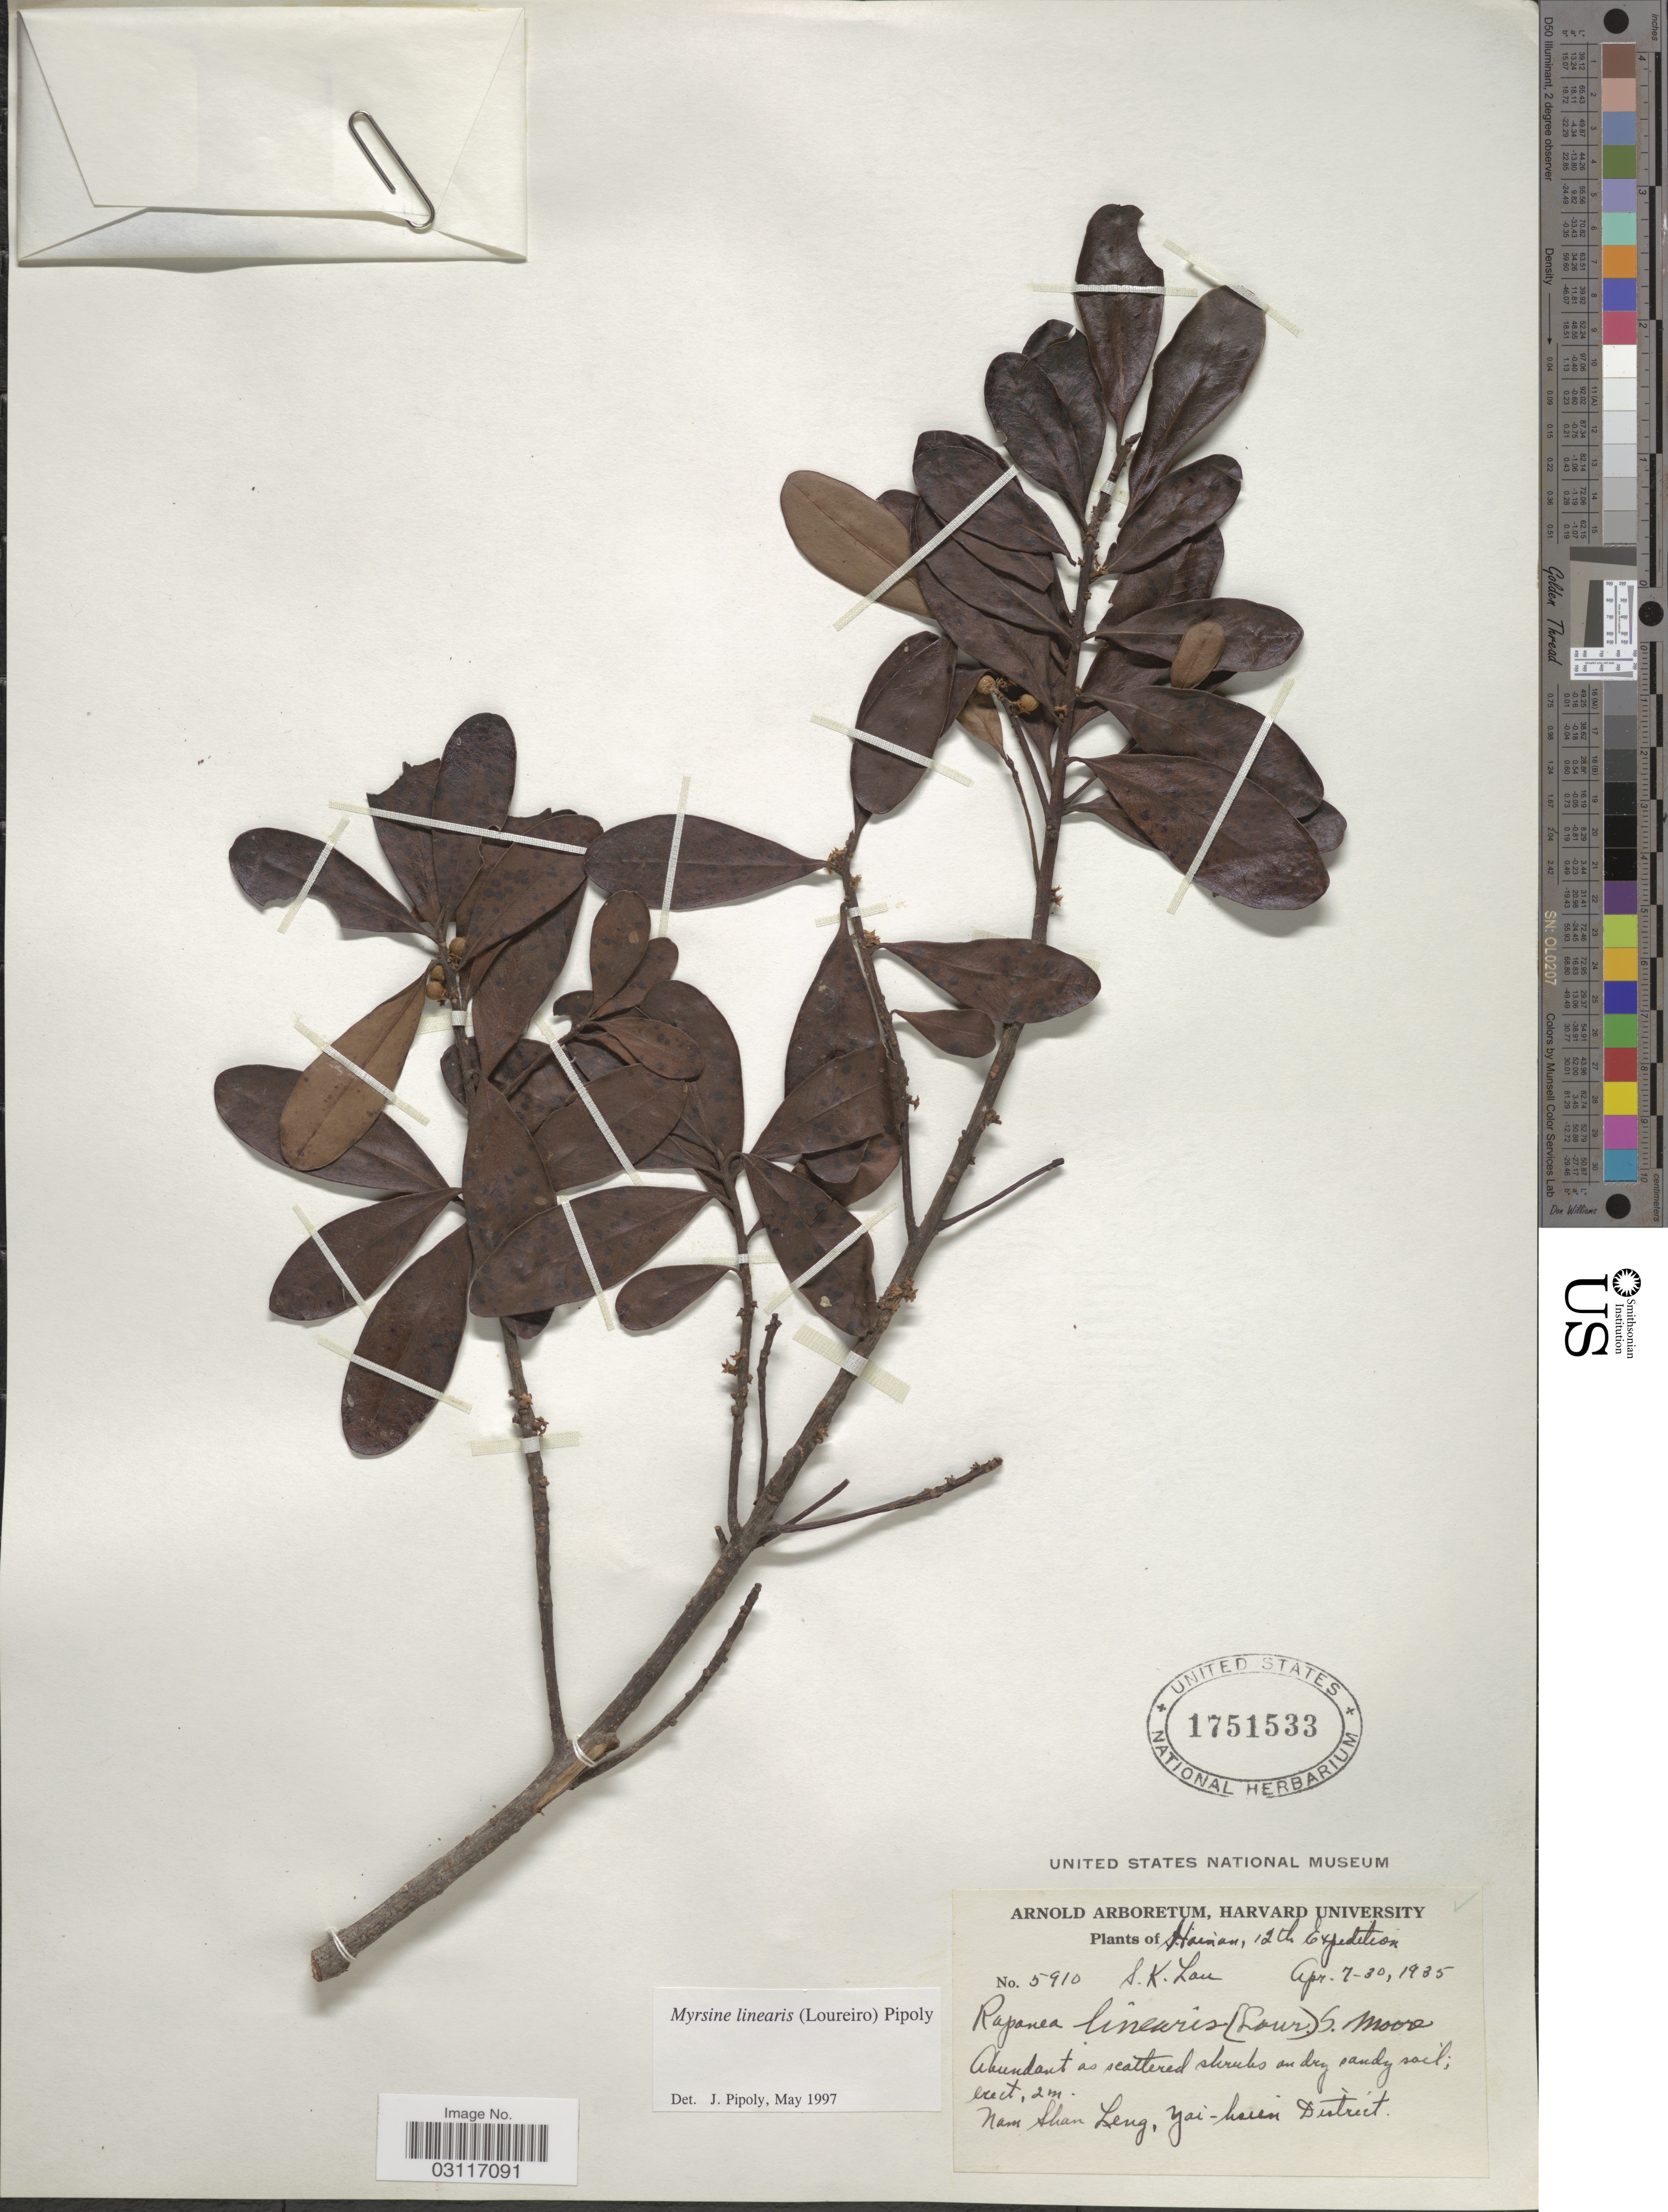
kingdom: Plantae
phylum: Tracheophyta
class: Magnoliopsida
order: Ericales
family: Primulaceae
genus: Myrsine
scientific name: Myrsine linearis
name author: (Lour.) Poir.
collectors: S. K. Lau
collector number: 5910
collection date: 1935-04-07/1935-04-30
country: China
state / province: Hainan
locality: Nam Shan Leng, Yai-hsien District.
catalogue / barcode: US 1751533